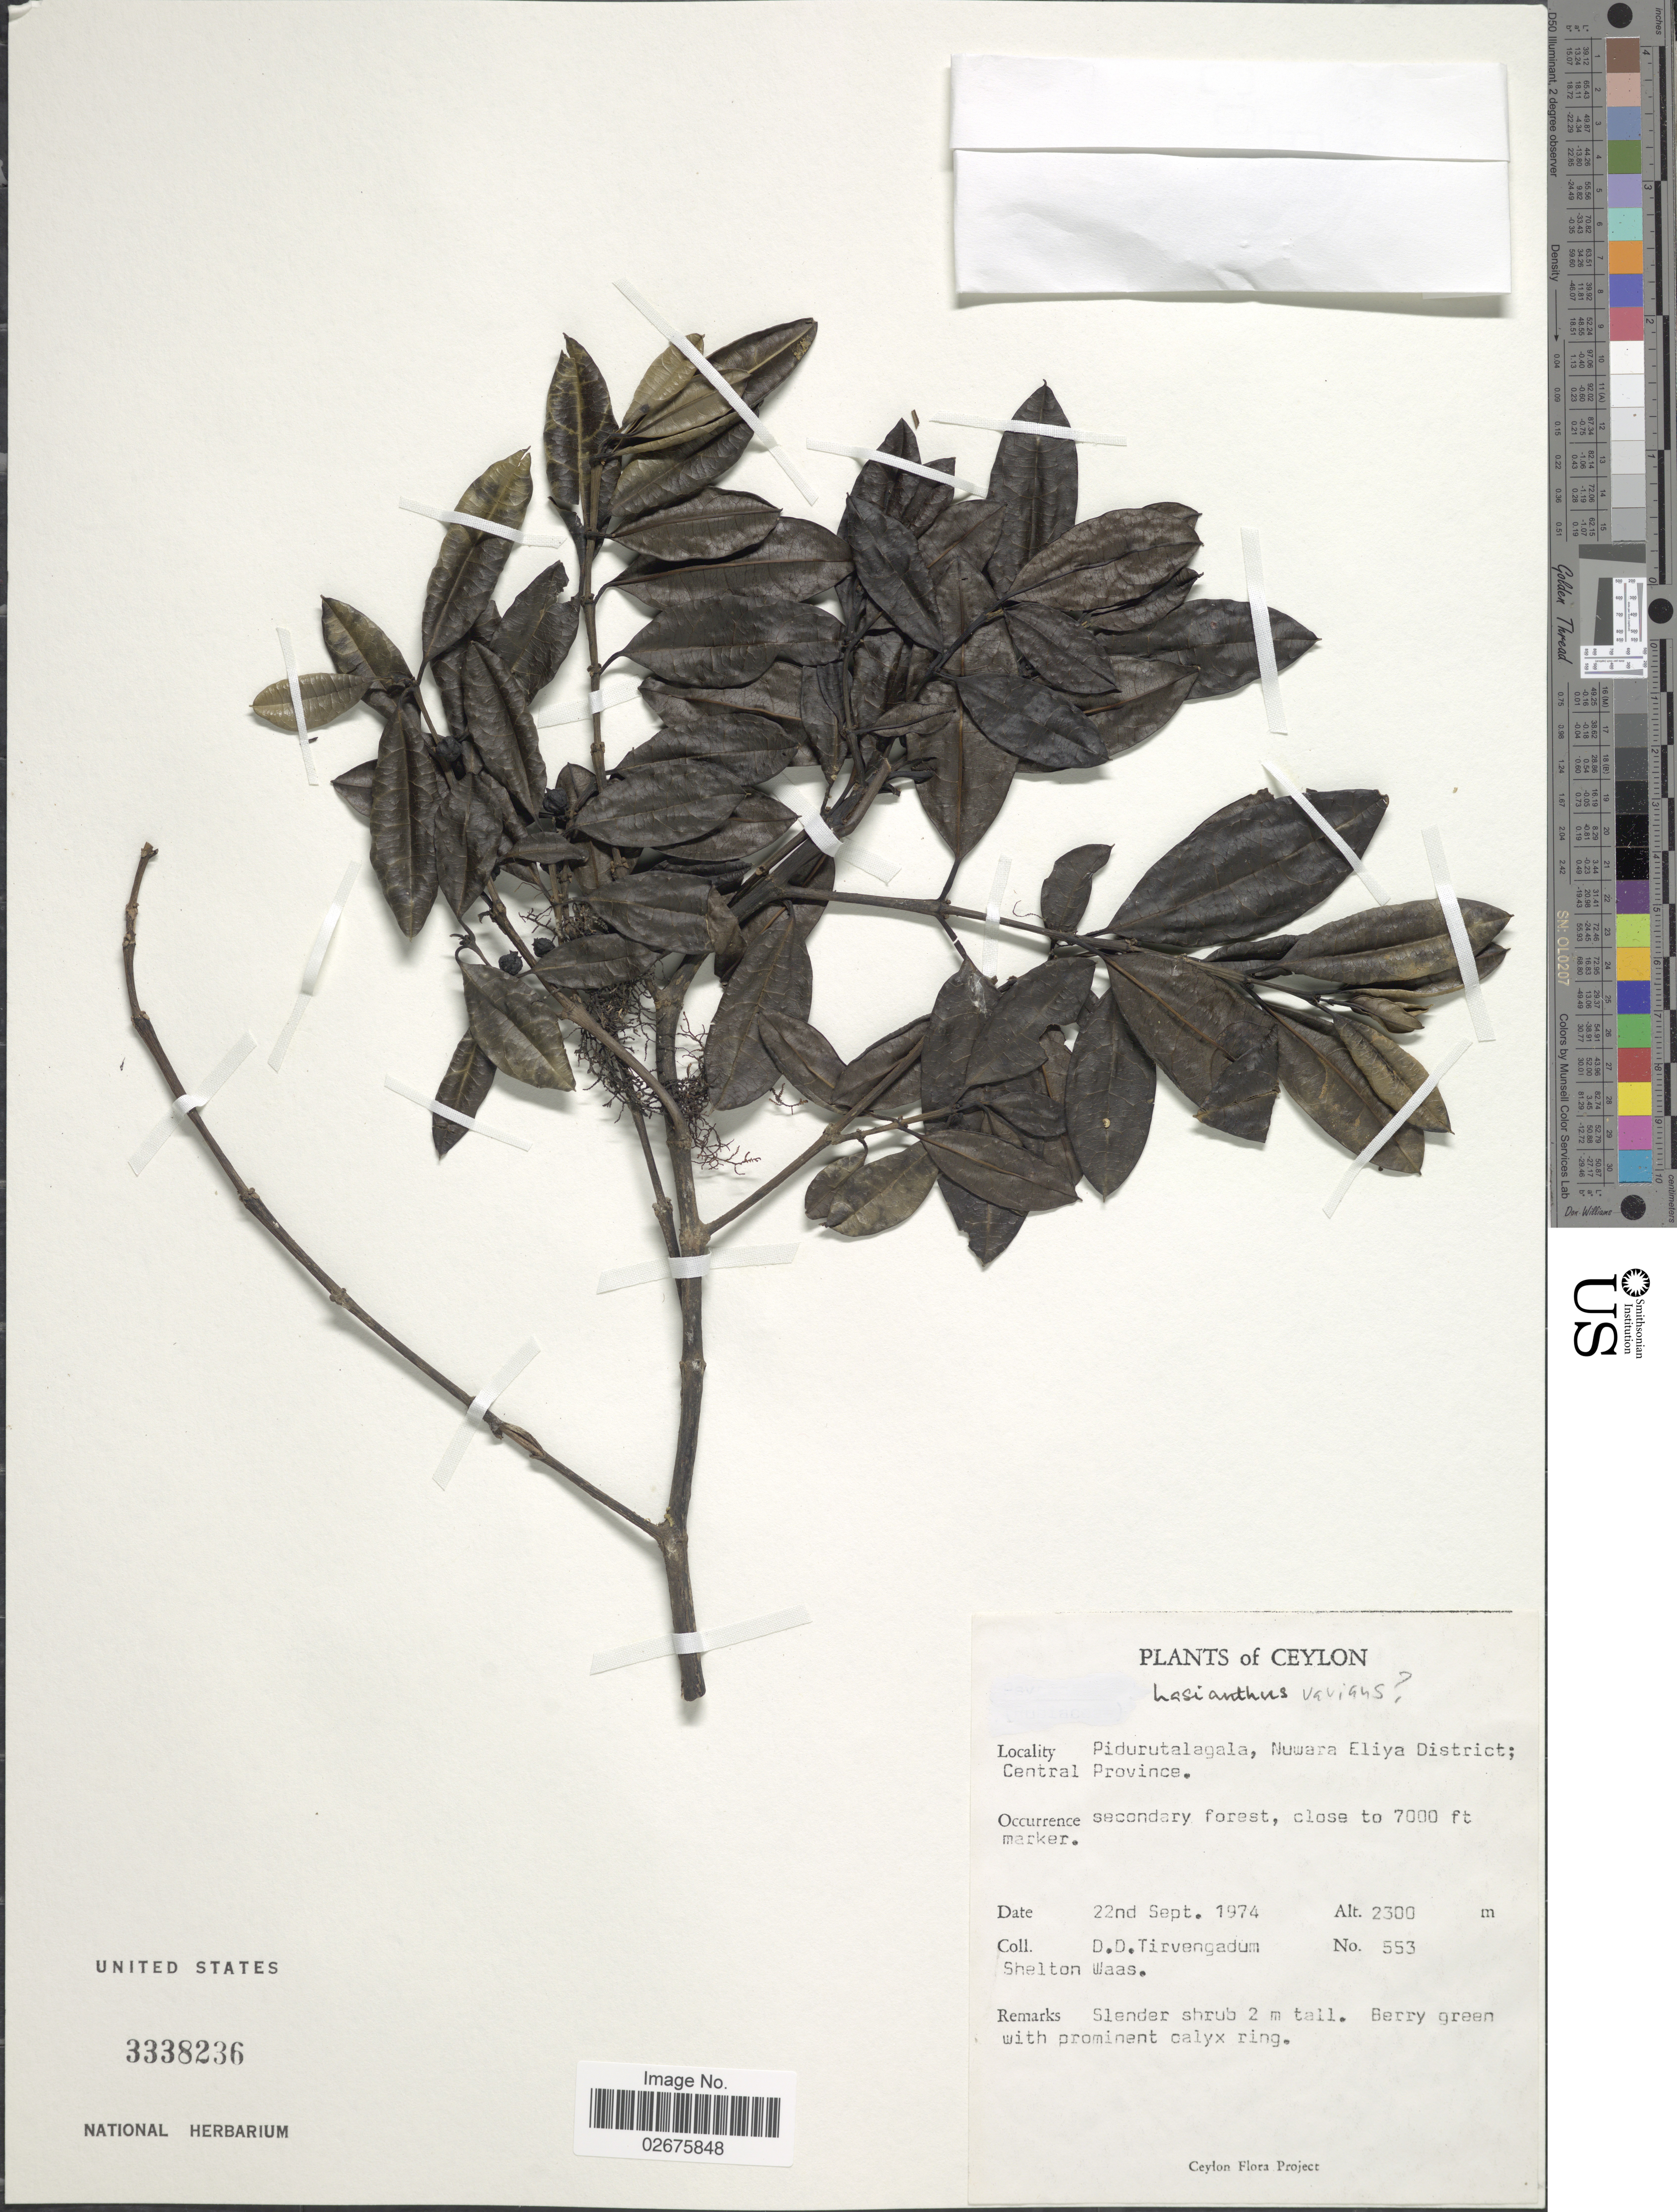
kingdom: Plantae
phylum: Tracheophyta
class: Magnoliopsida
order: Gentianales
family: Rubiaceae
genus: Lasianthus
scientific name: Lasianthus varians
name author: (Thwaites) Thwaites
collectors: D. Tirvengadum & S. Waas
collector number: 553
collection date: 1974-09-22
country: Sri Lanka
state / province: Central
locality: Ceylon, Pidurutalagala, Nuwara Eliya District, secondary forest, close to 7000 feet marker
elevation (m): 2300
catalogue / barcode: US 3338236